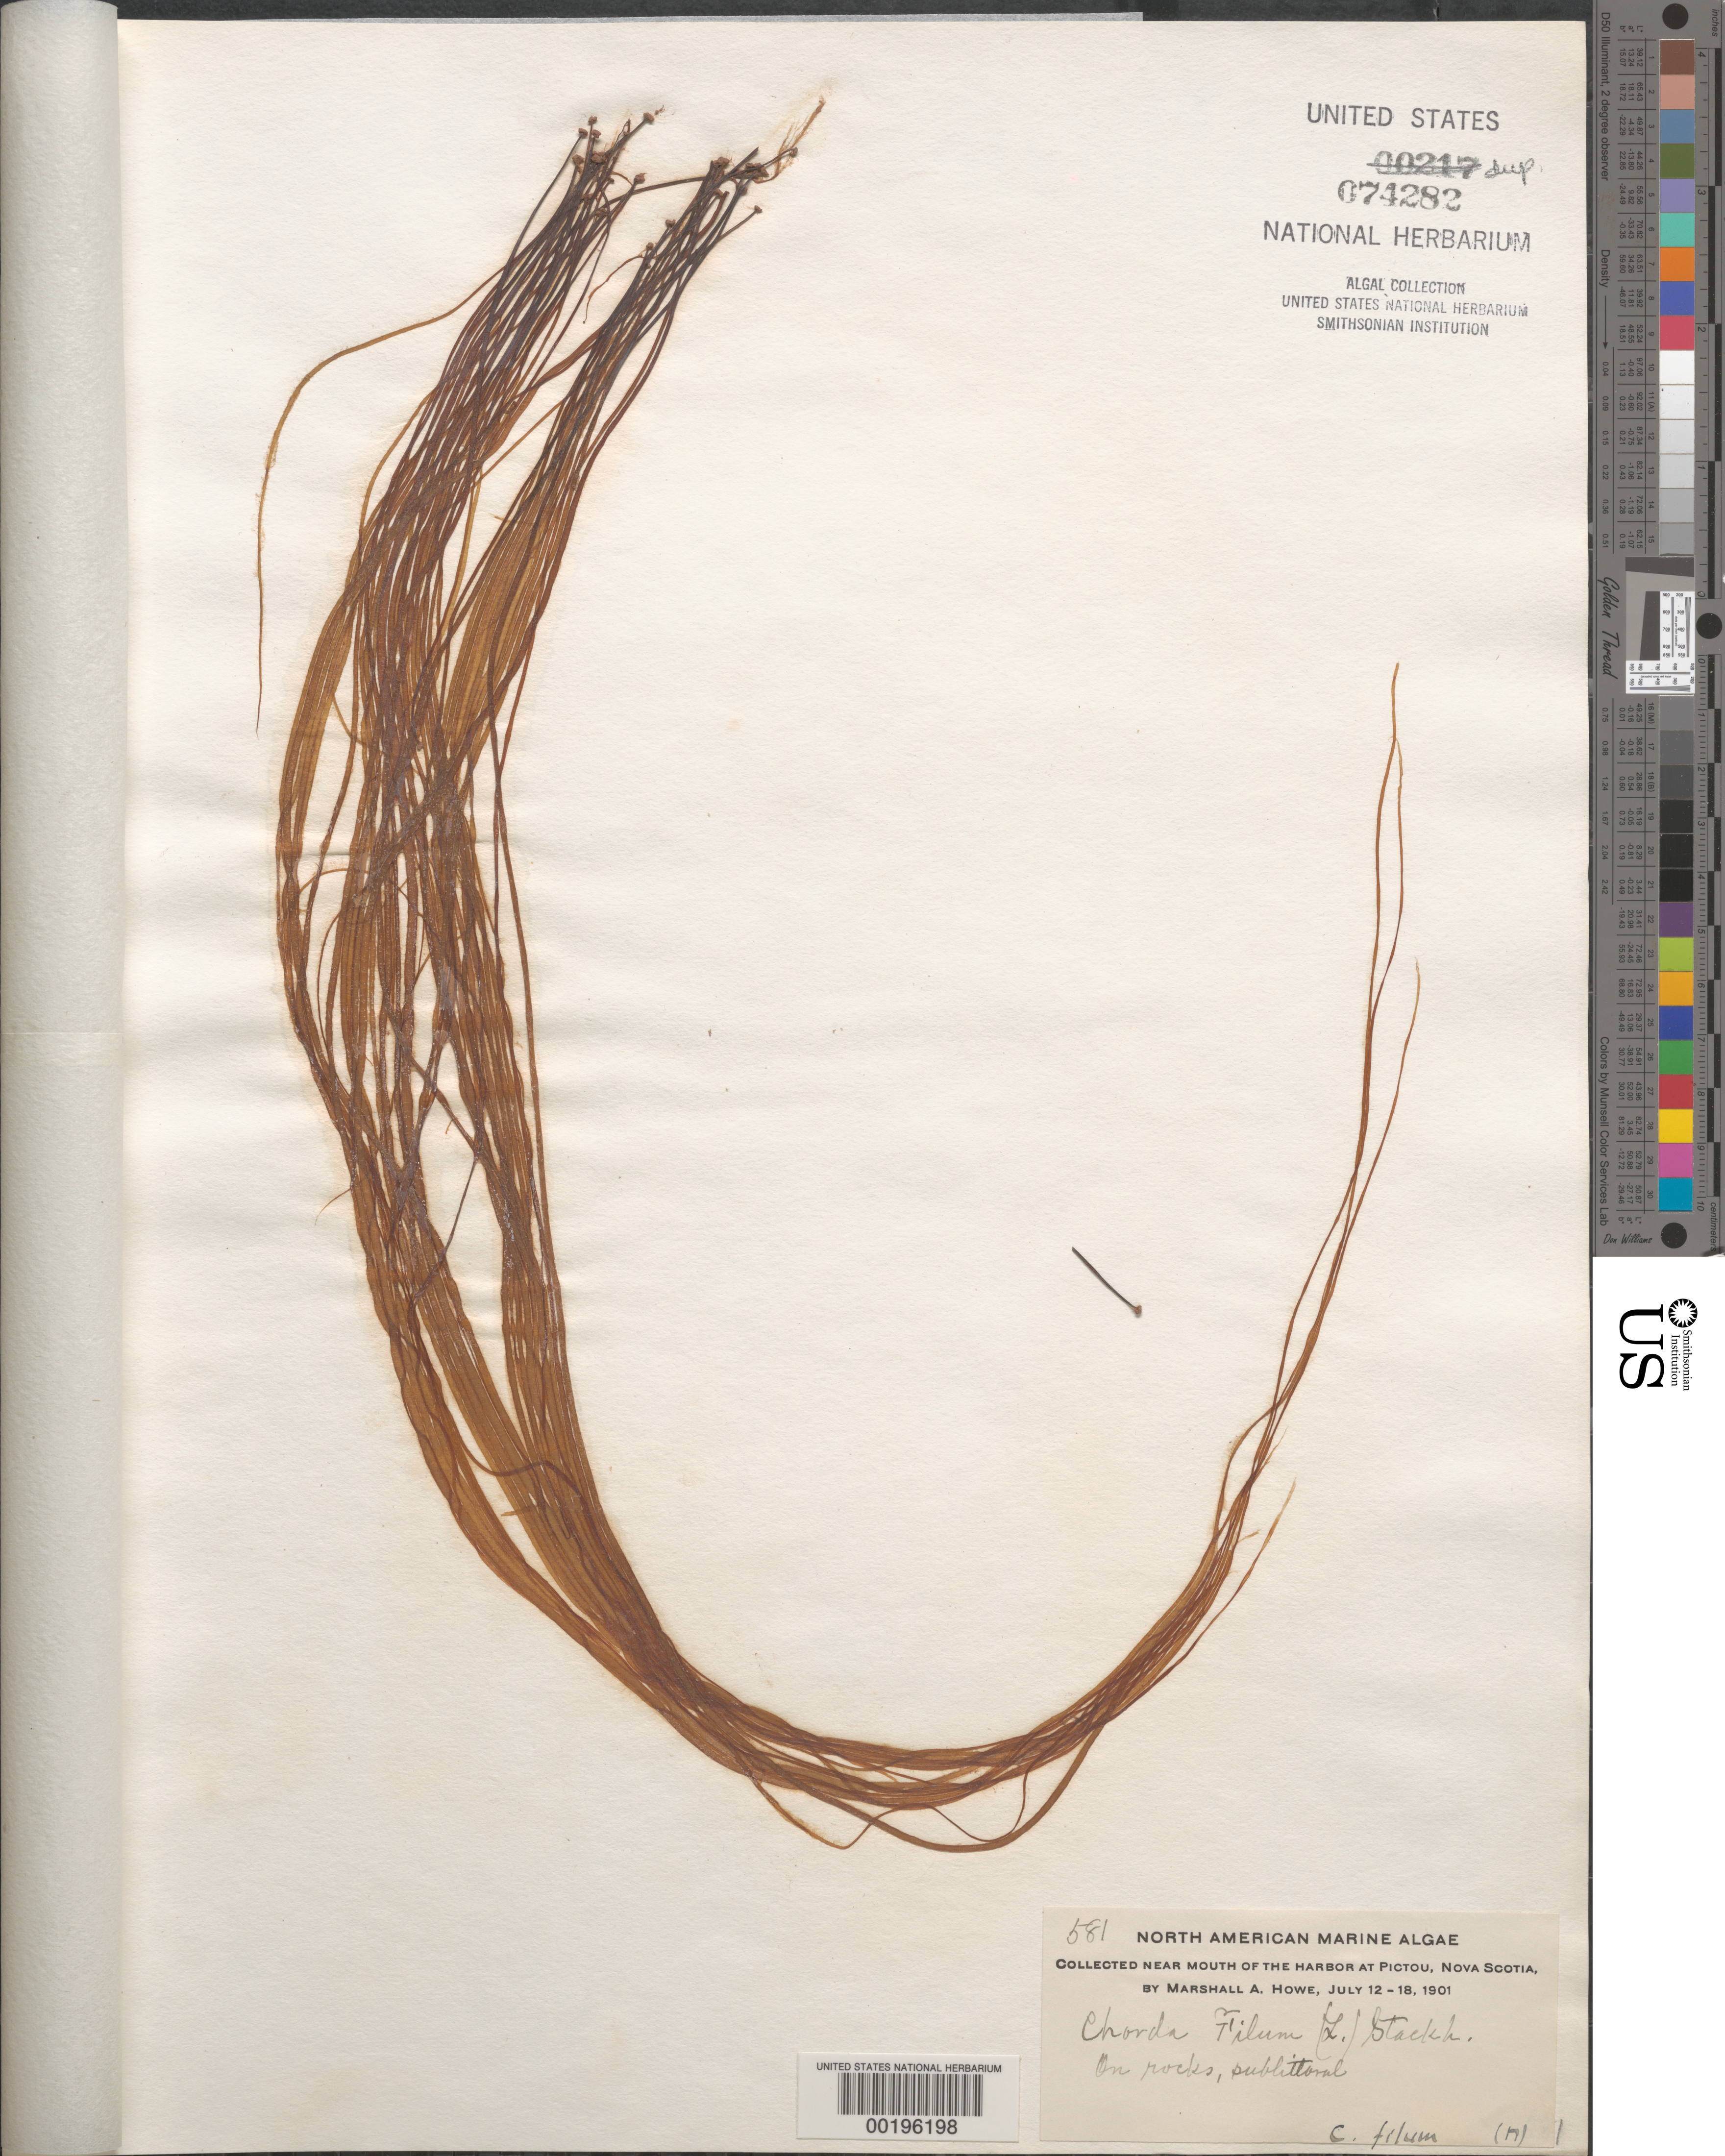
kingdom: Chromista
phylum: Ochrophyta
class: Phaeophyceae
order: Laminariales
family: Chordaceae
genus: Chorda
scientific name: Chorda filum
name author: (L.) Stackh.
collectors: M. A. Howe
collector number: MAH 581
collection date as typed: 12 Jul 1901 TO 18 Jul 1901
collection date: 1901-07-12/1901-07-18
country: Canada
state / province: Nova Scotia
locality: Pictou harbor mouth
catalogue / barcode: US 74282